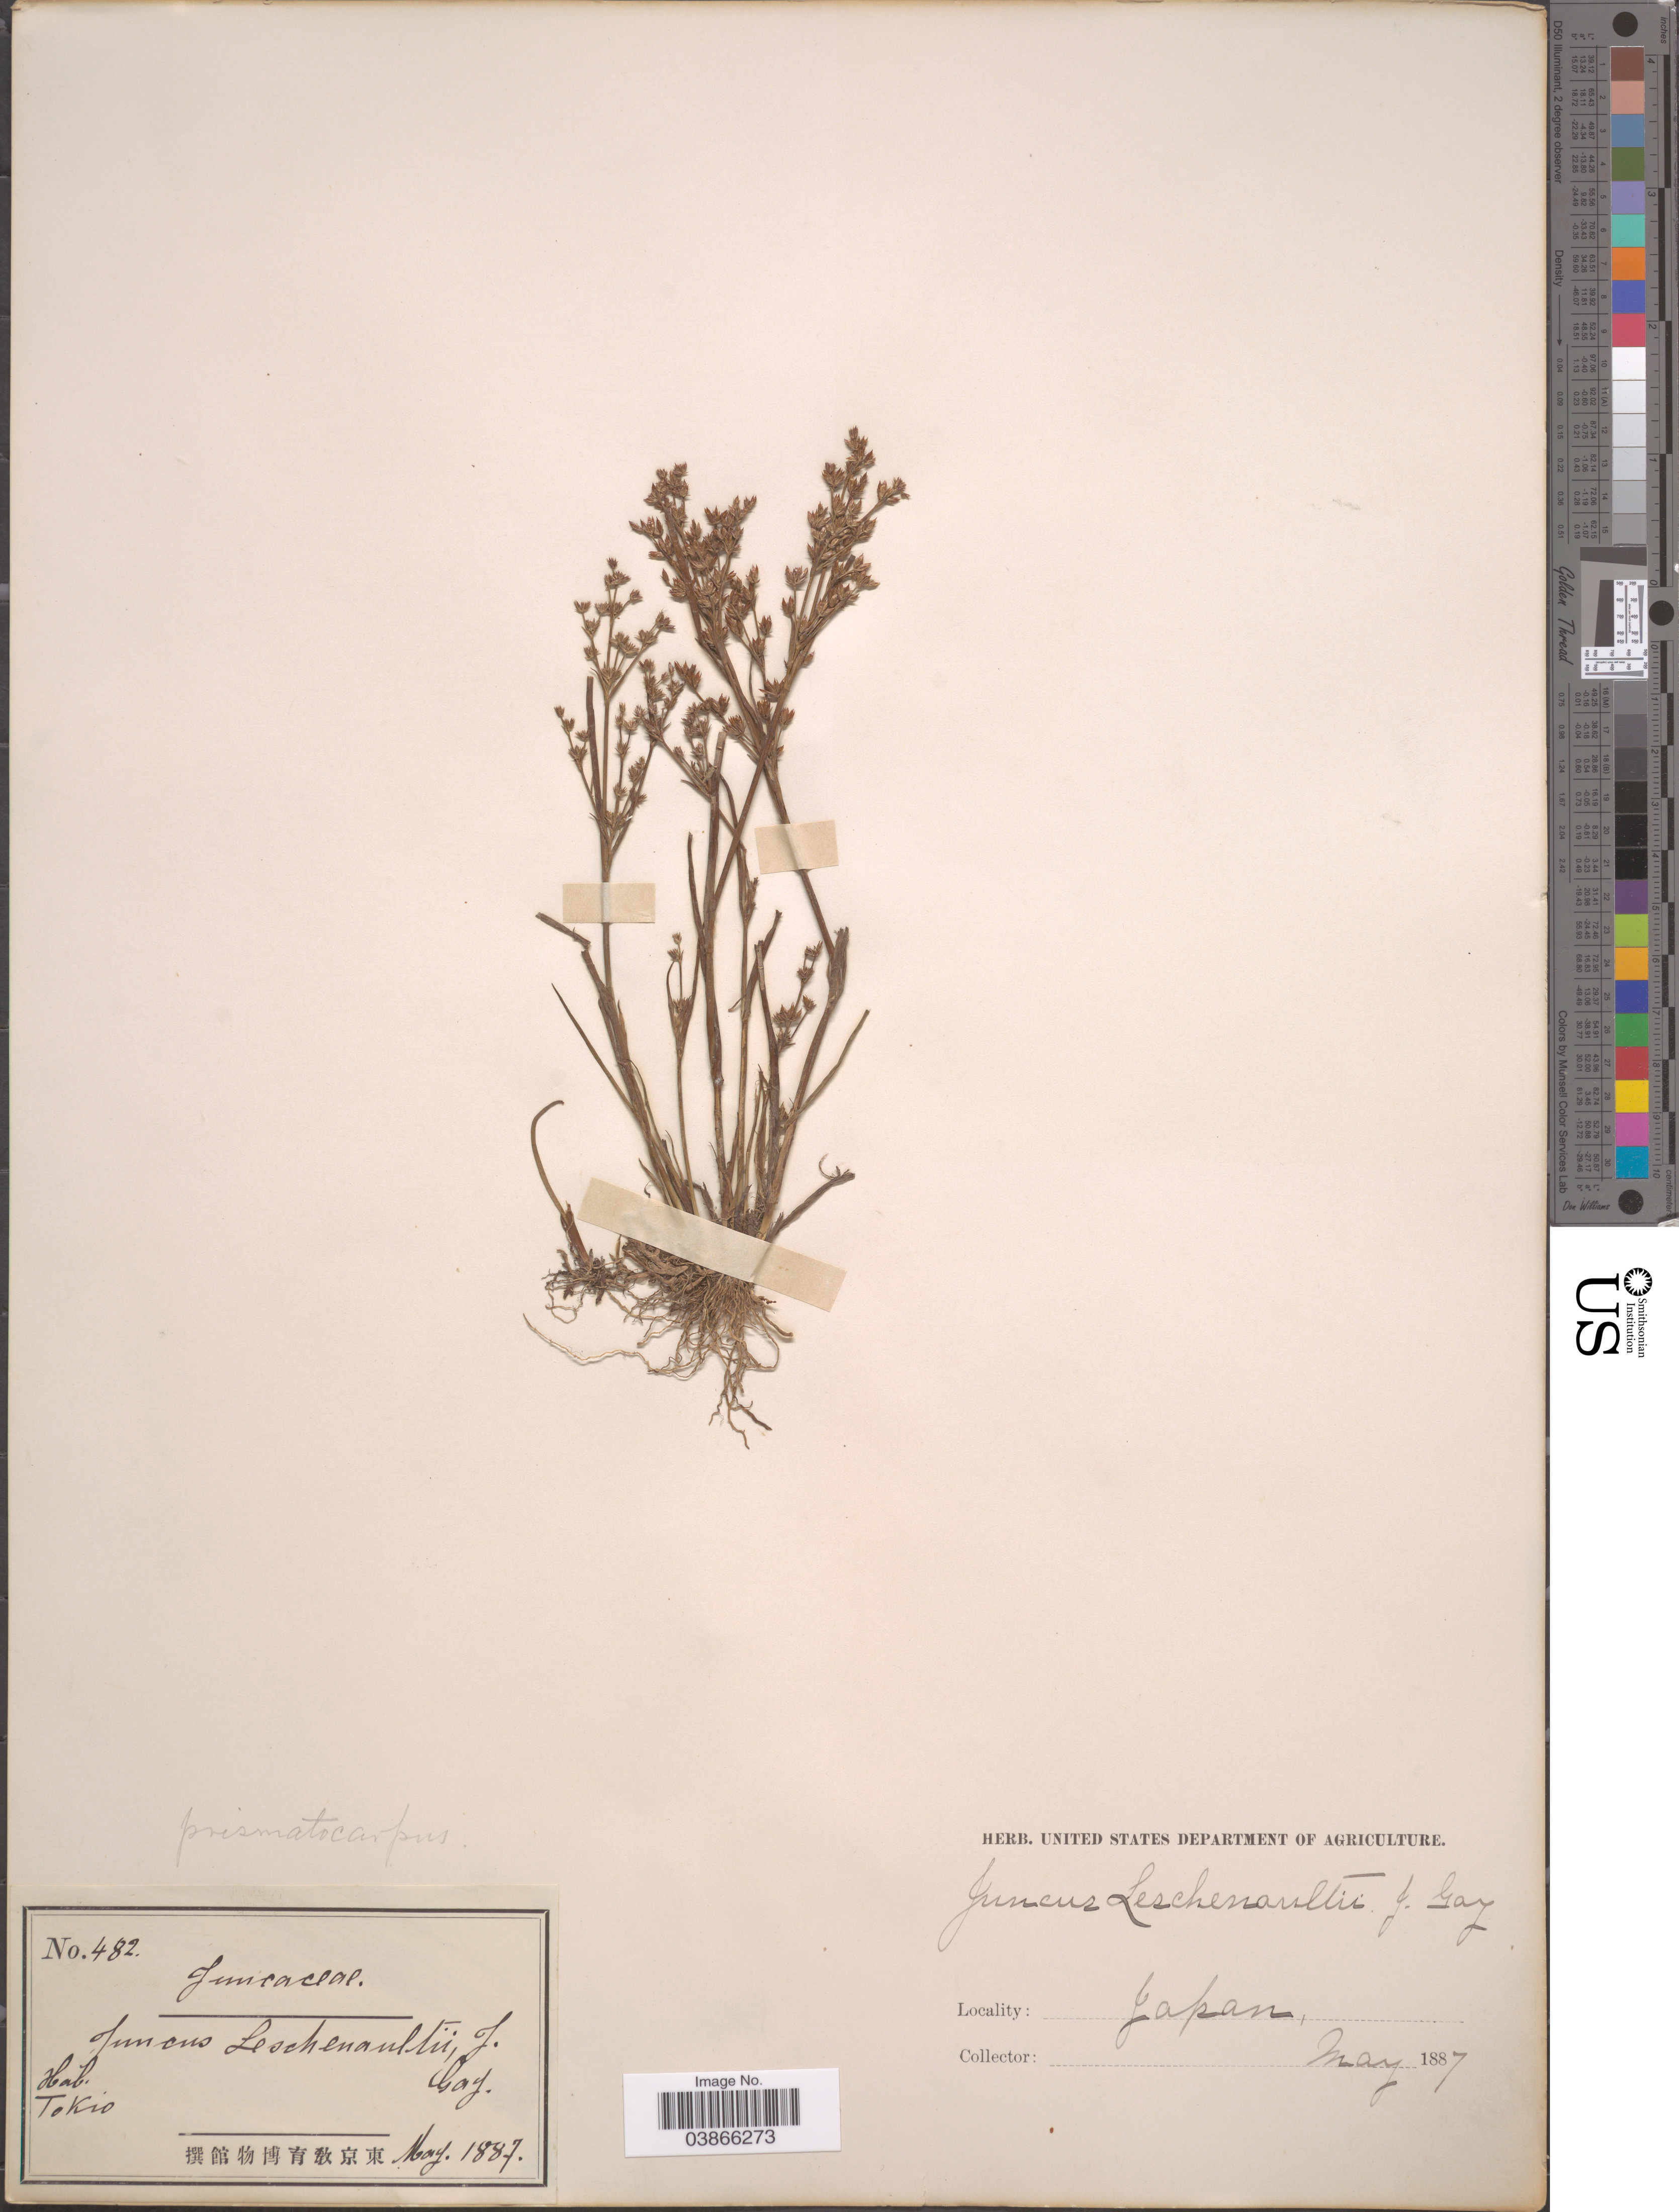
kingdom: Plantae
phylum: Tracheophyta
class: Liliopsida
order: Poales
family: Juncaceae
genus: Juncus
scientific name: Juncus leschenaultii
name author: J. Gay ex Laharpe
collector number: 482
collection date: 1887-05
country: Japan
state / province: Tokyo, Federal City of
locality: Tokio.